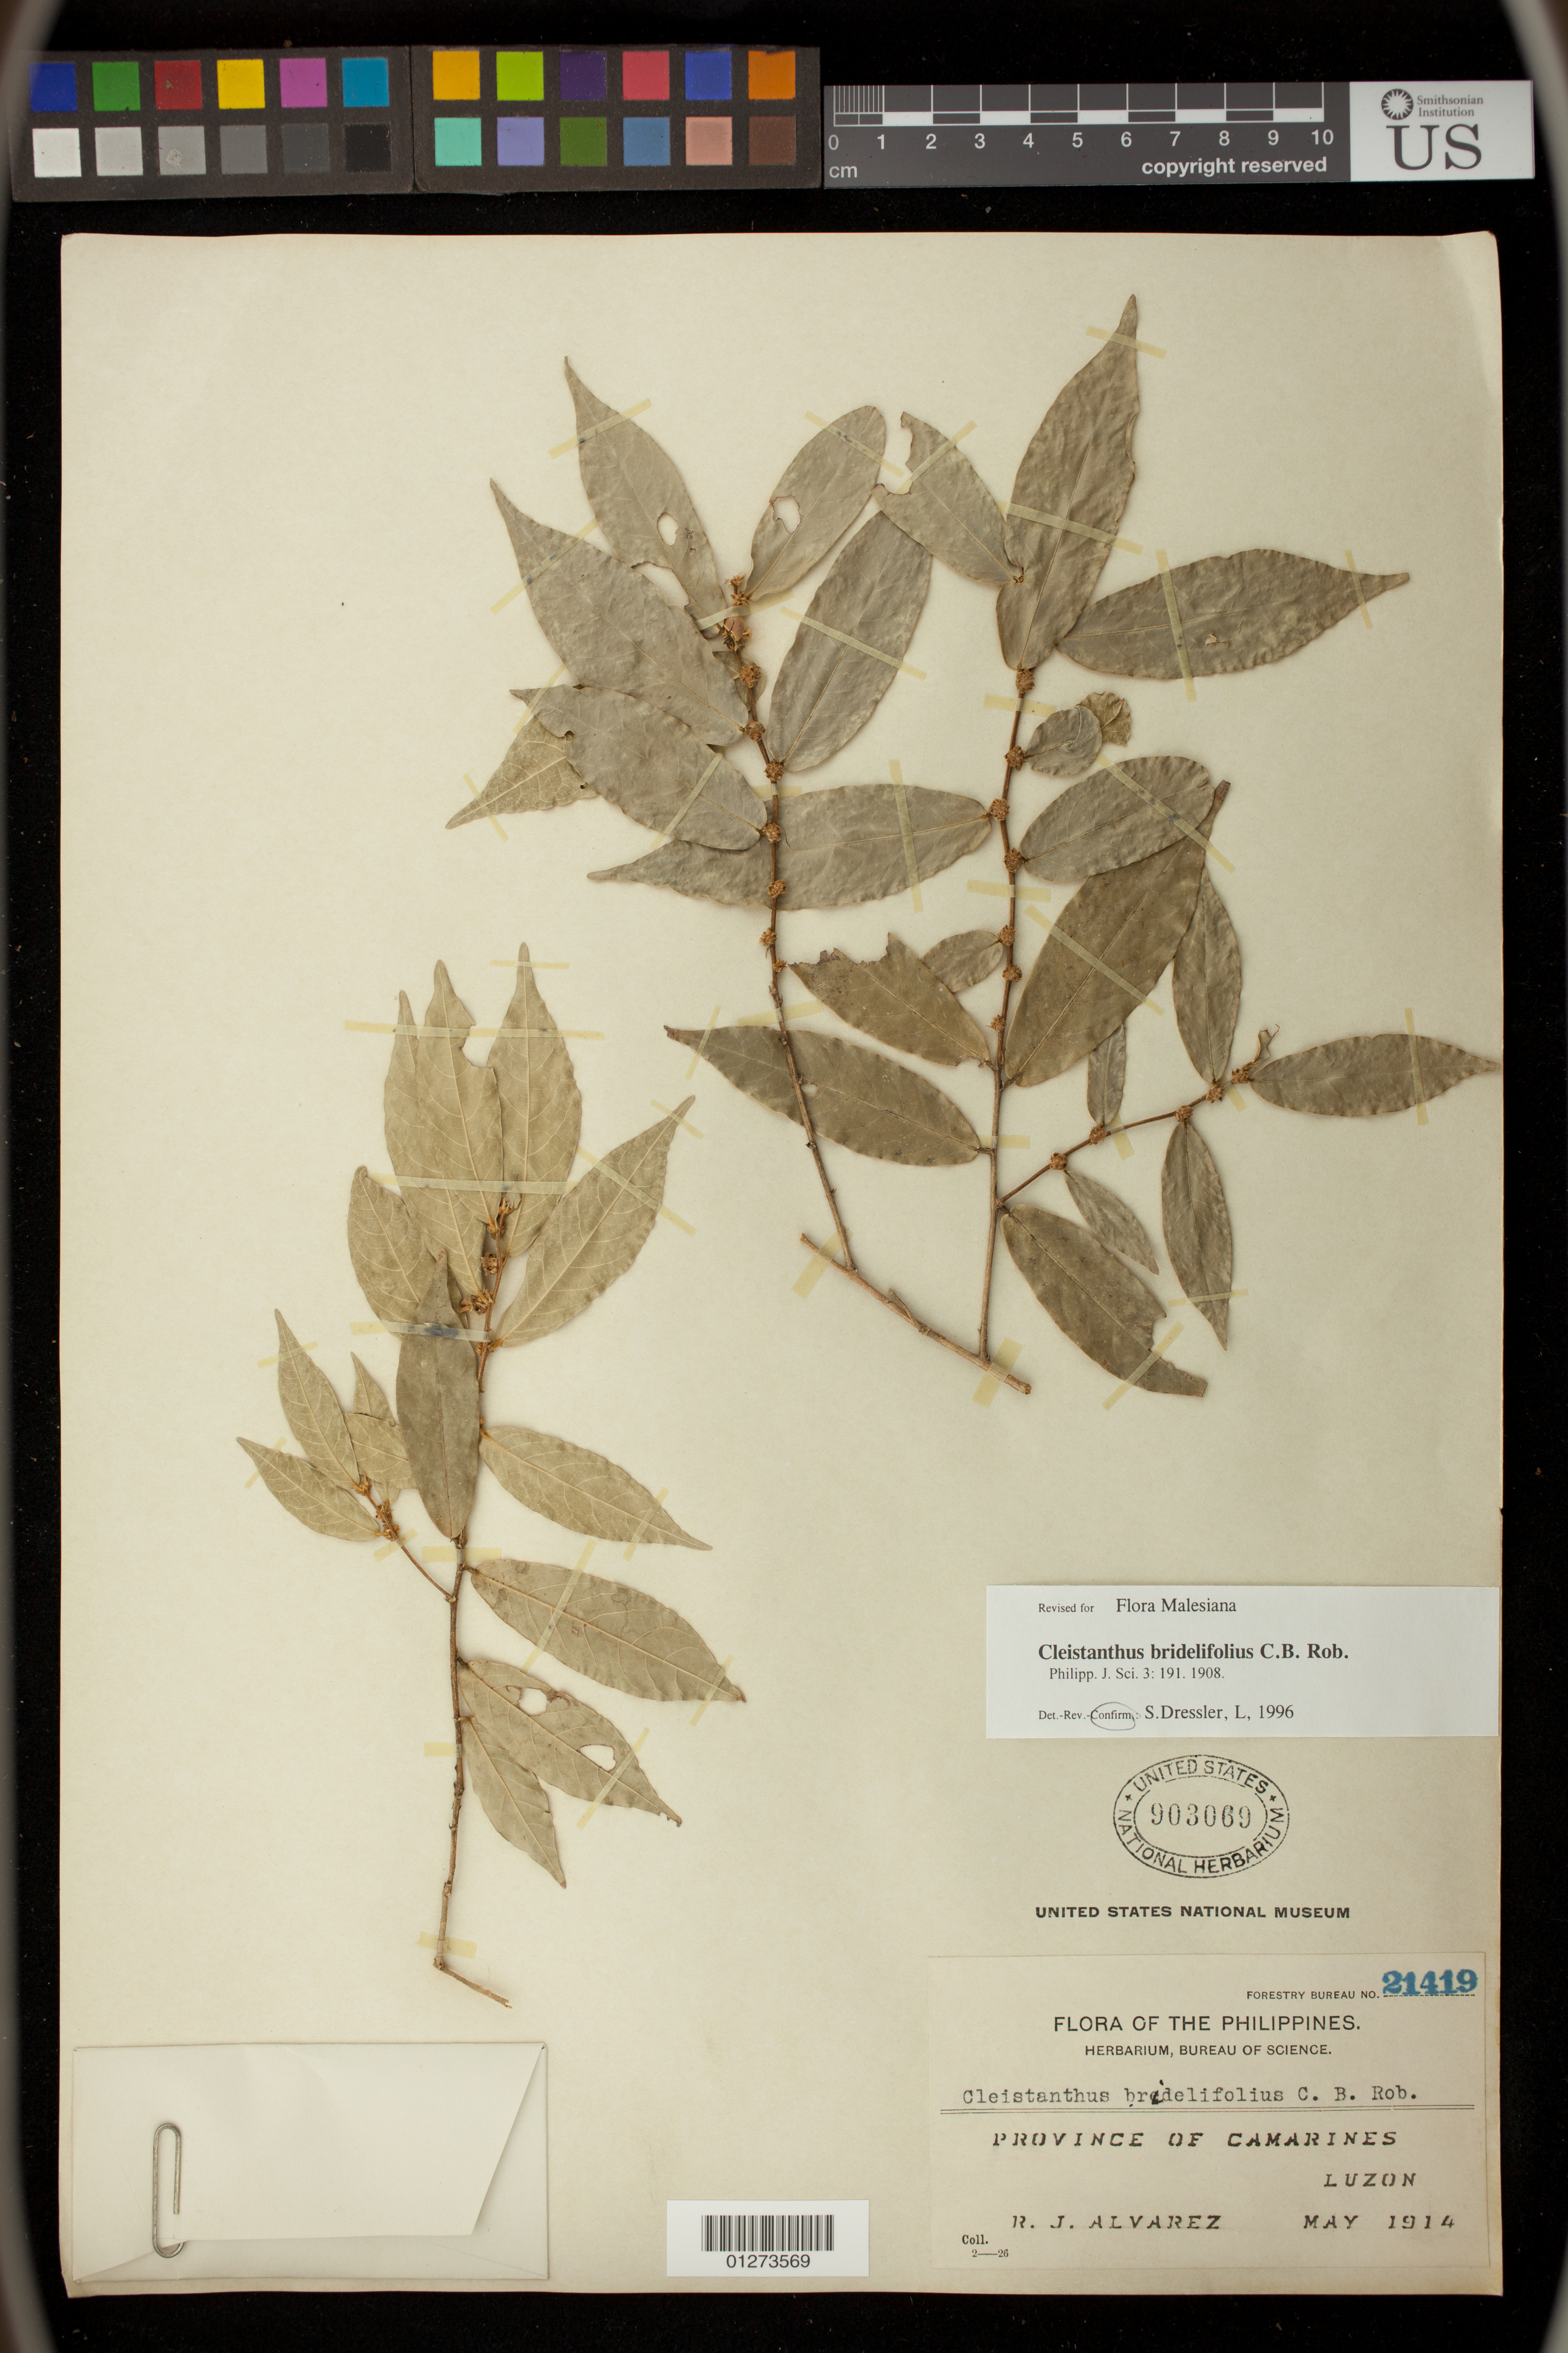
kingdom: Plantae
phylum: Tracheophyta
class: Magnoliopsida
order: Malpighiales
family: Phyllanthaceae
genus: Cleistanthus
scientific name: Cleistanthus brideliifolius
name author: C.B. Rob.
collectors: R. Alvarez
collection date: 1914-05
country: Philippines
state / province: Bicol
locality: Province of Camarines,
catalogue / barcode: US 903069